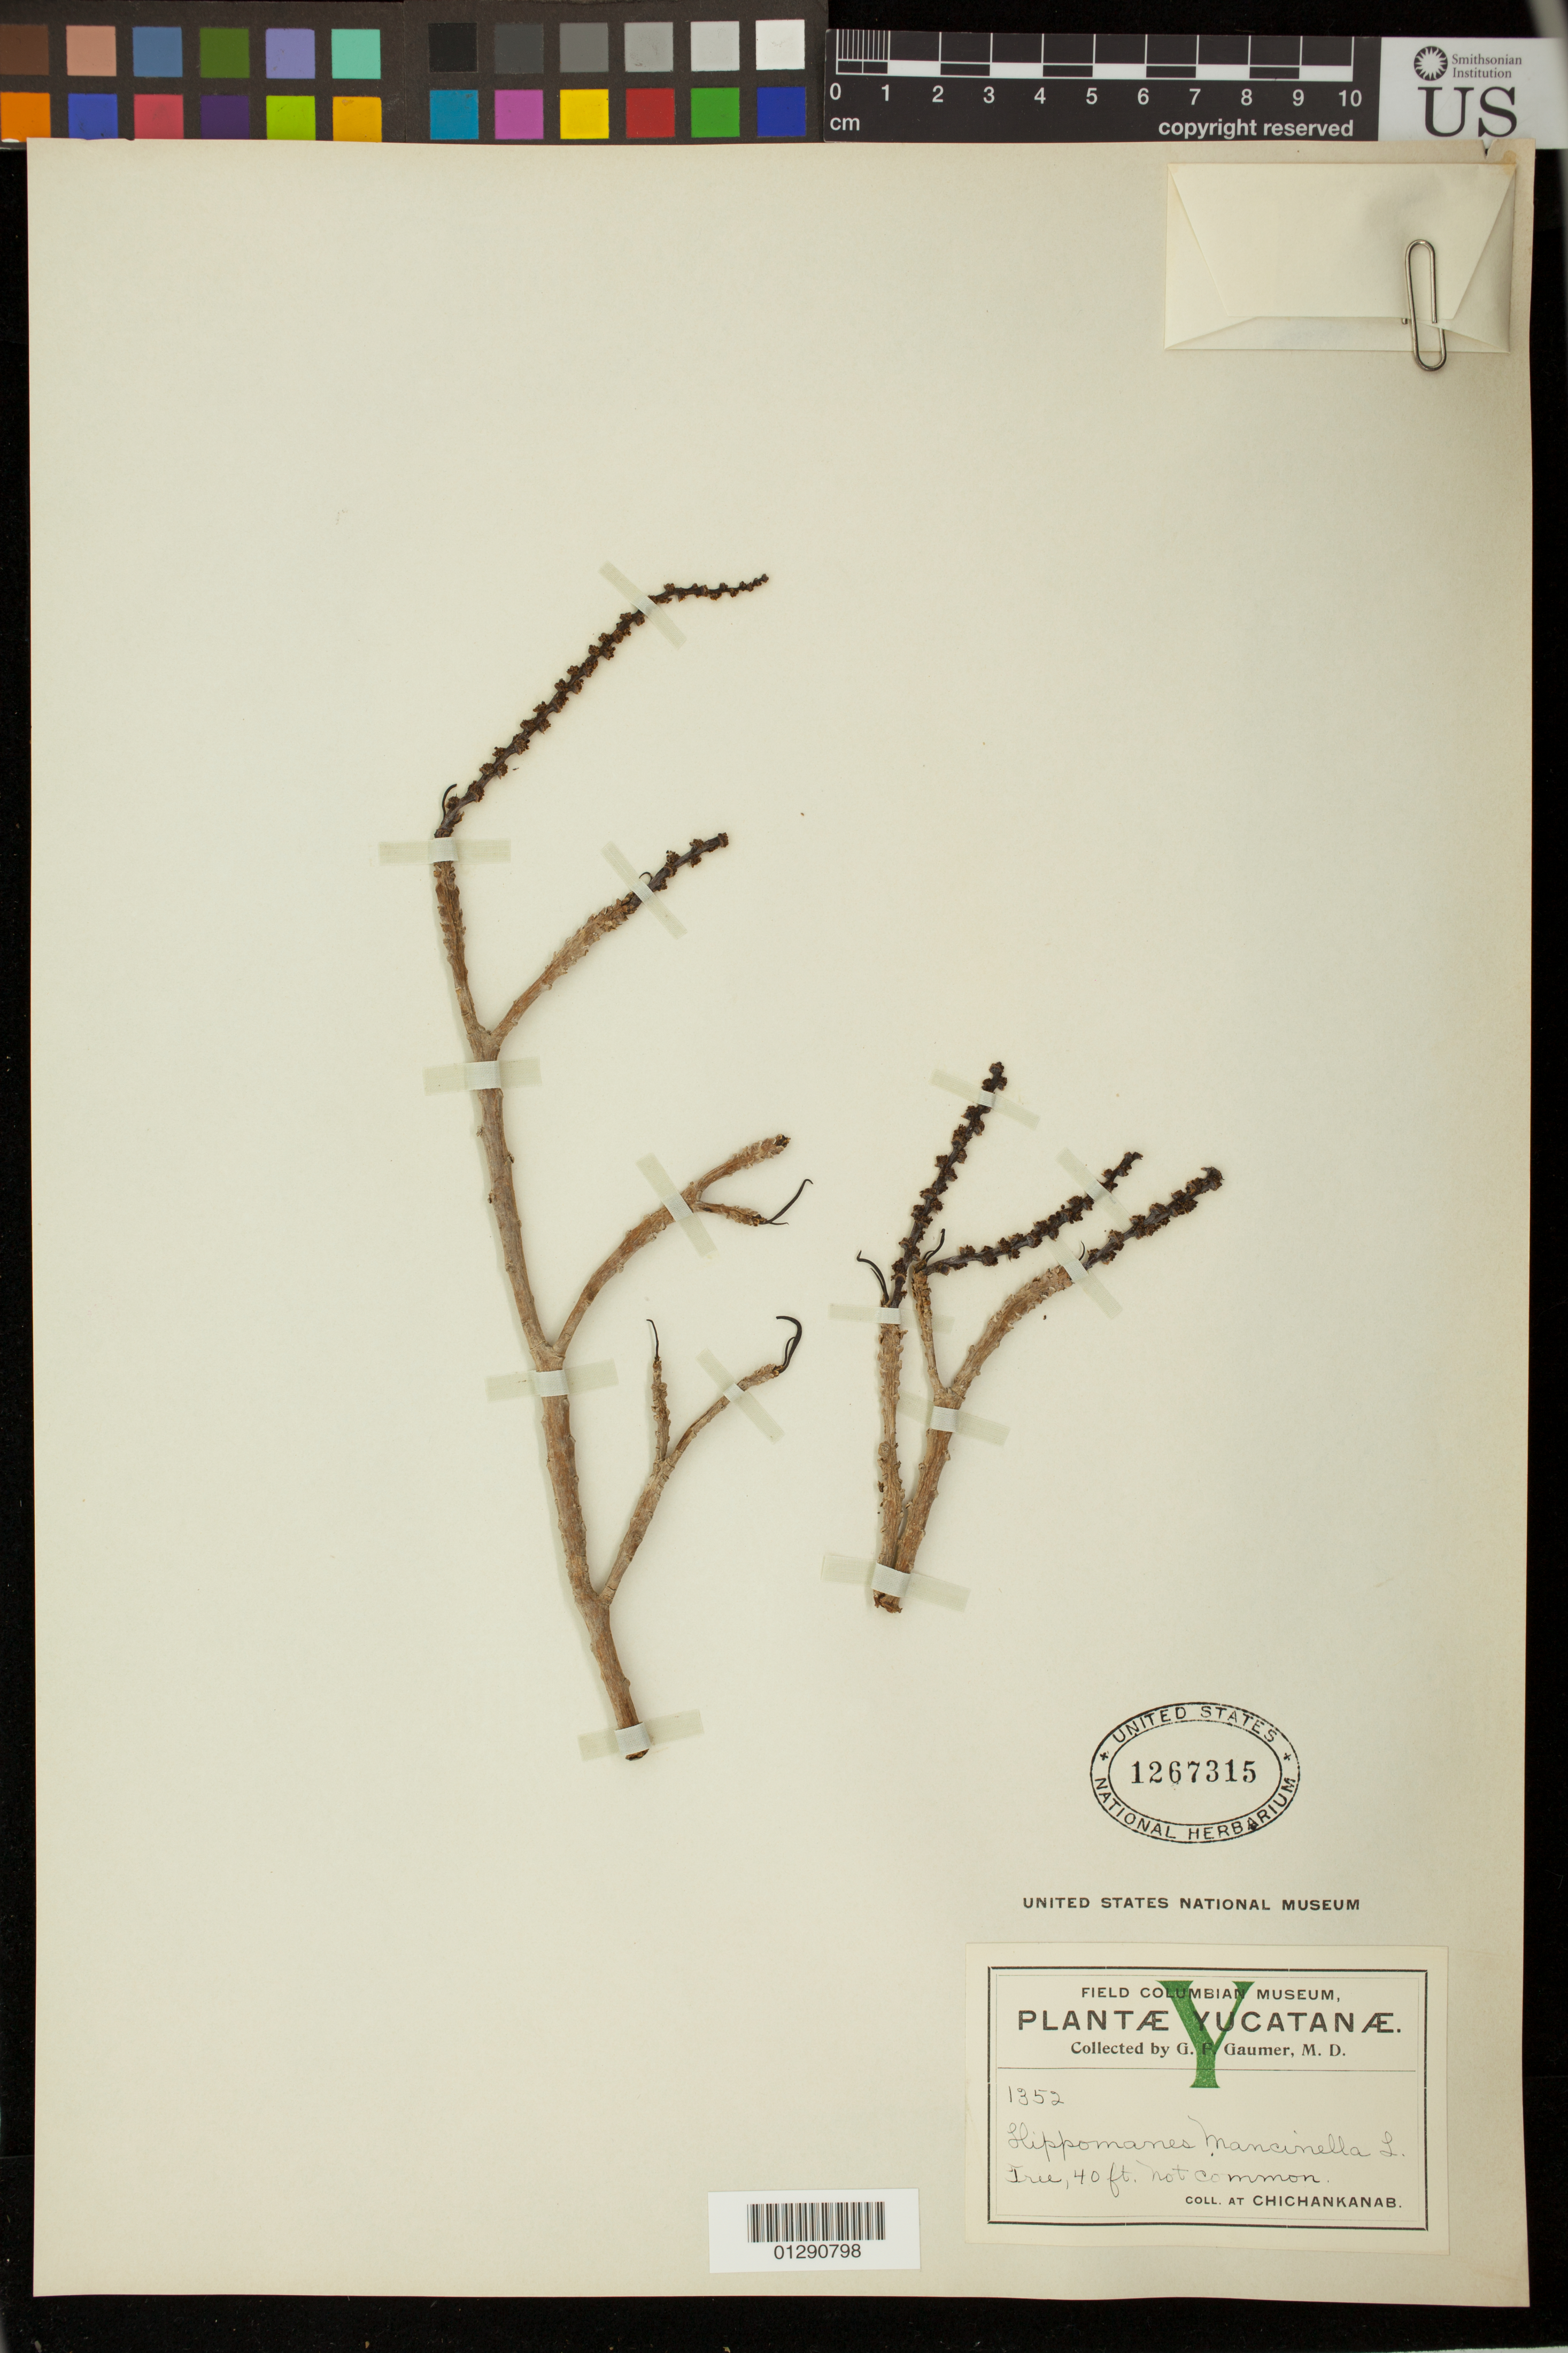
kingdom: Plantae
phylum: Tracheophyta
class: Magnoliopsida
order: Malpighiales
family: Euphorbiaceae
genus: Hippomane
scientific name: Hippomane mancinella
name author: L.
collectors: G. F. Gaumer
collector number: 1352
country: Mexico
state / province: Quintana Roo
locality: Collected at Chichankanab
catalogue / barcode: US 1267315